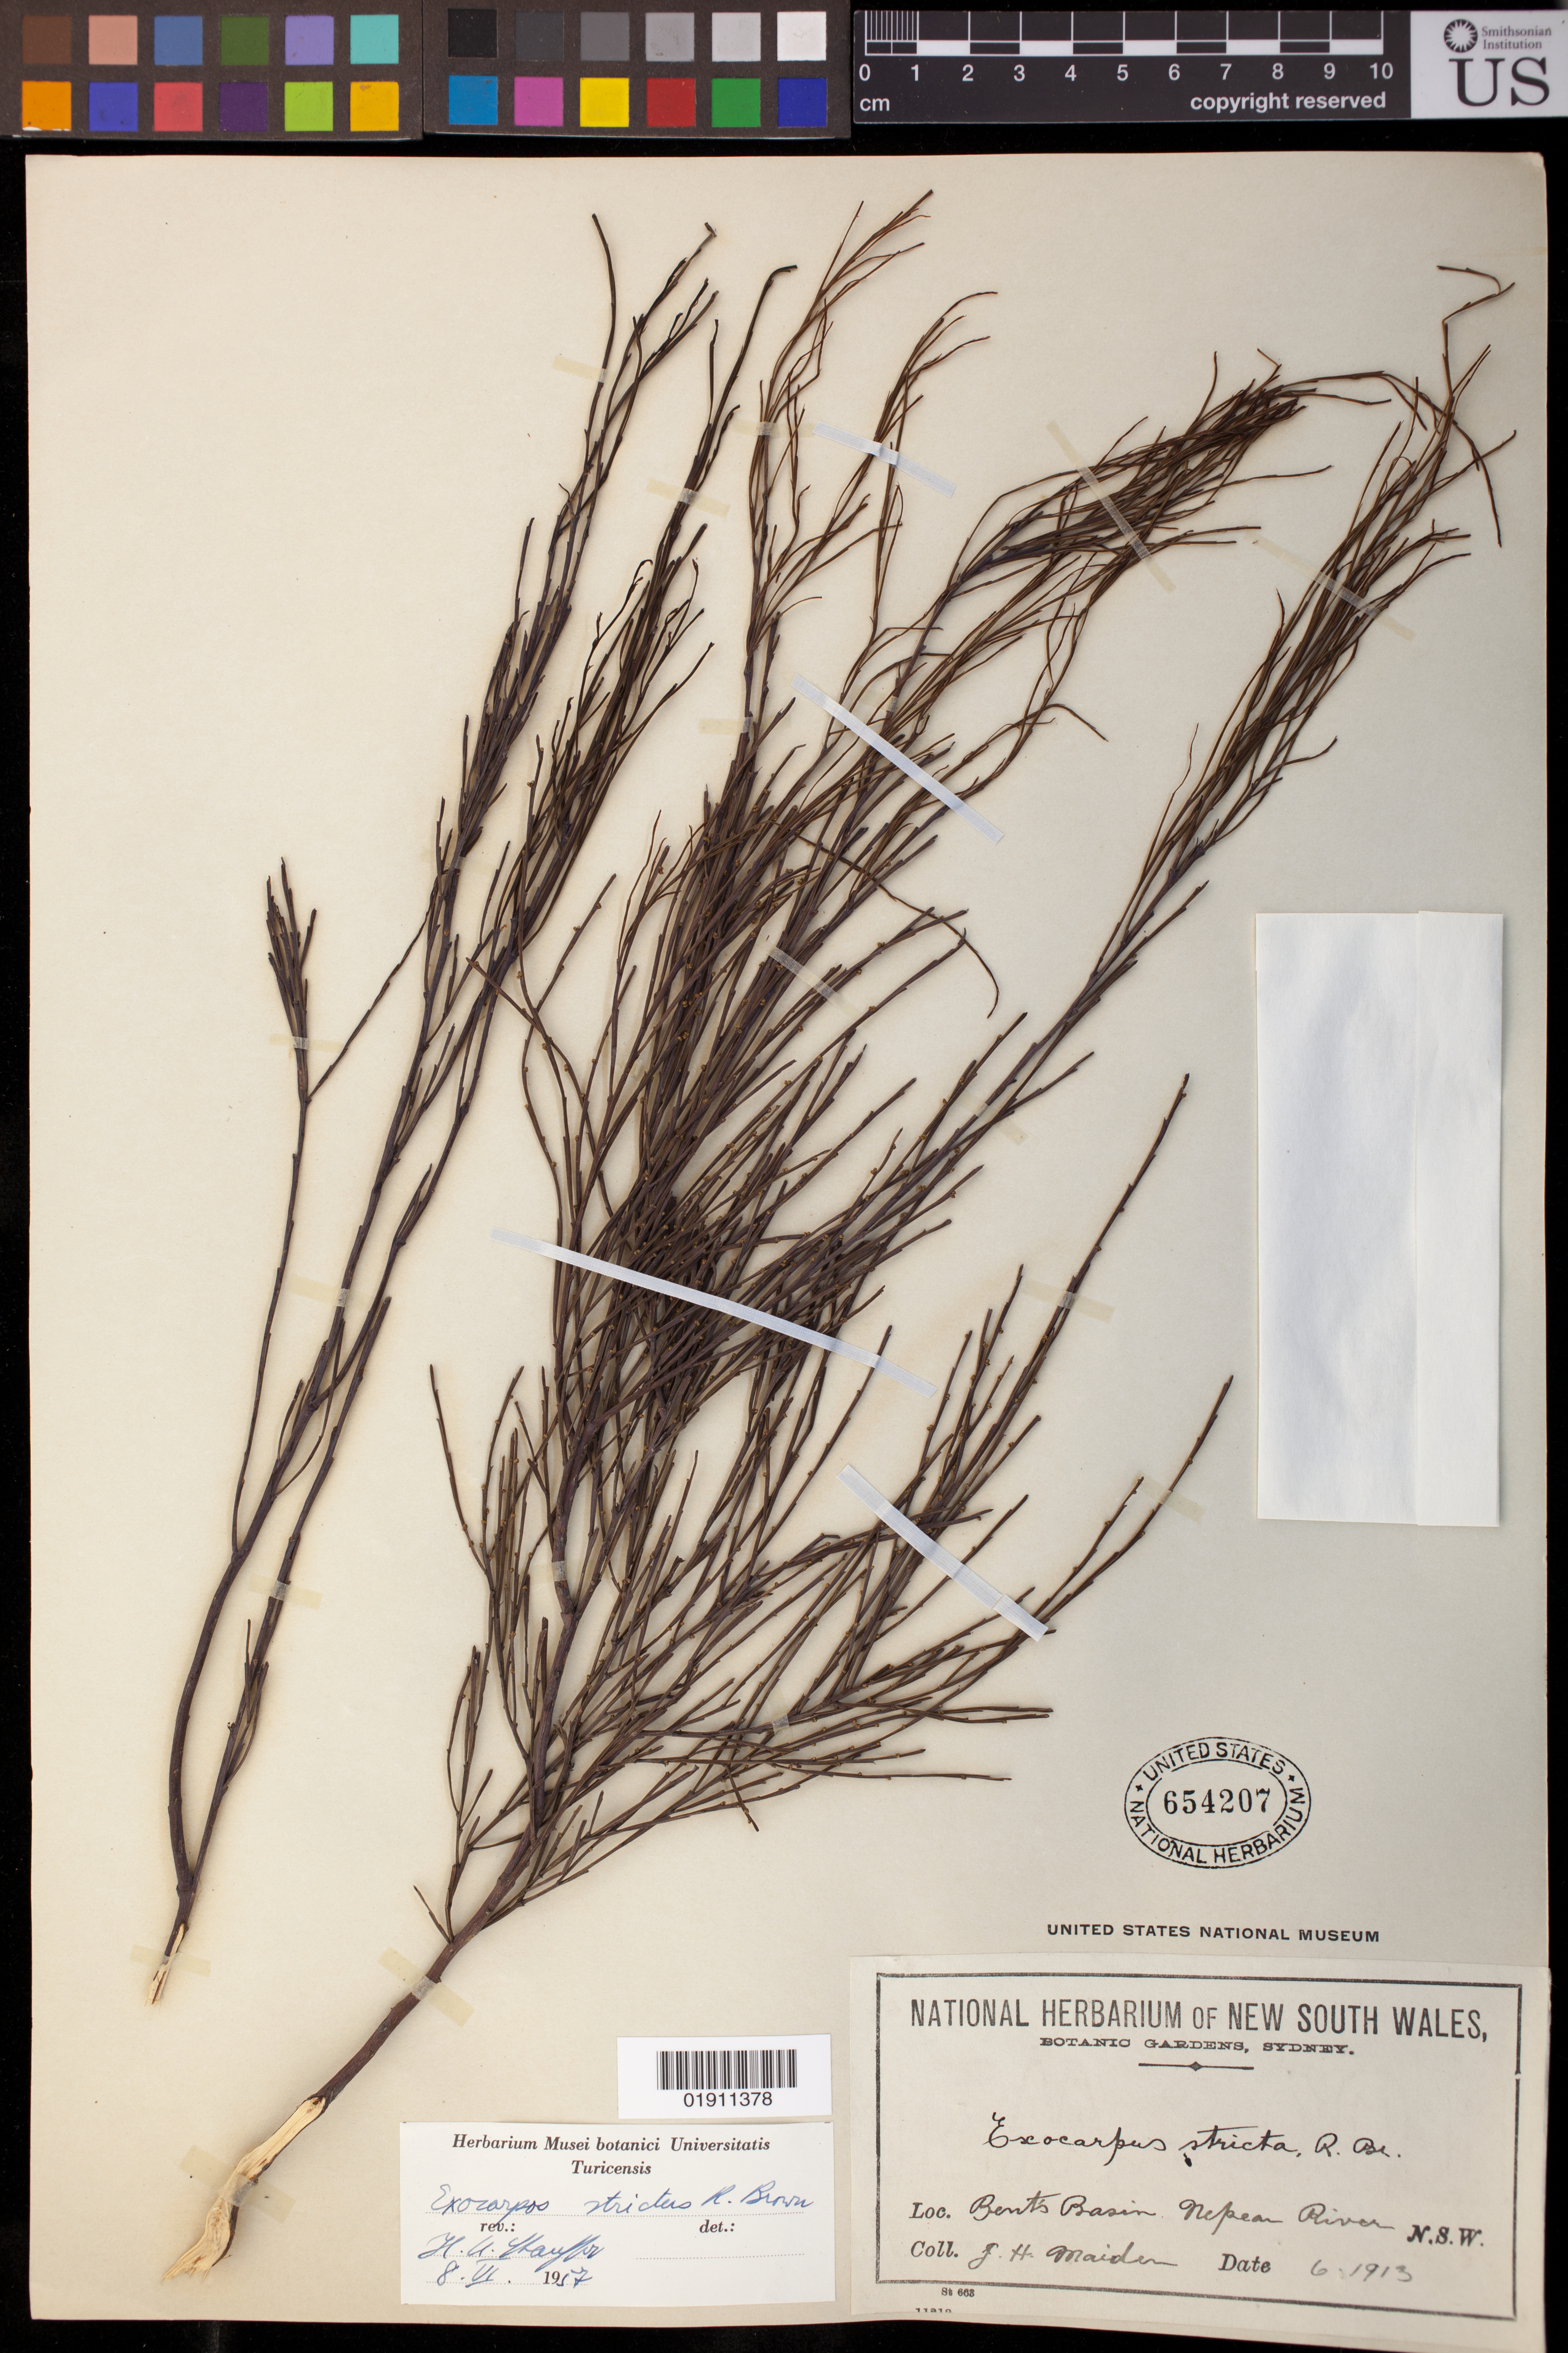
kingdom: Plantae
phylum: Tracheophyta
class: Magnoliopsida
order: Santalales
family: Santalaceae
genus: Exocarpos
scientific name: Exocarpos strictus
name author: R. Br.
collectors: J. Maiden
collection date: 1913-06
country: Australia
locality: Bent's Basin Nepean River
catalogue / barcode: US 654207